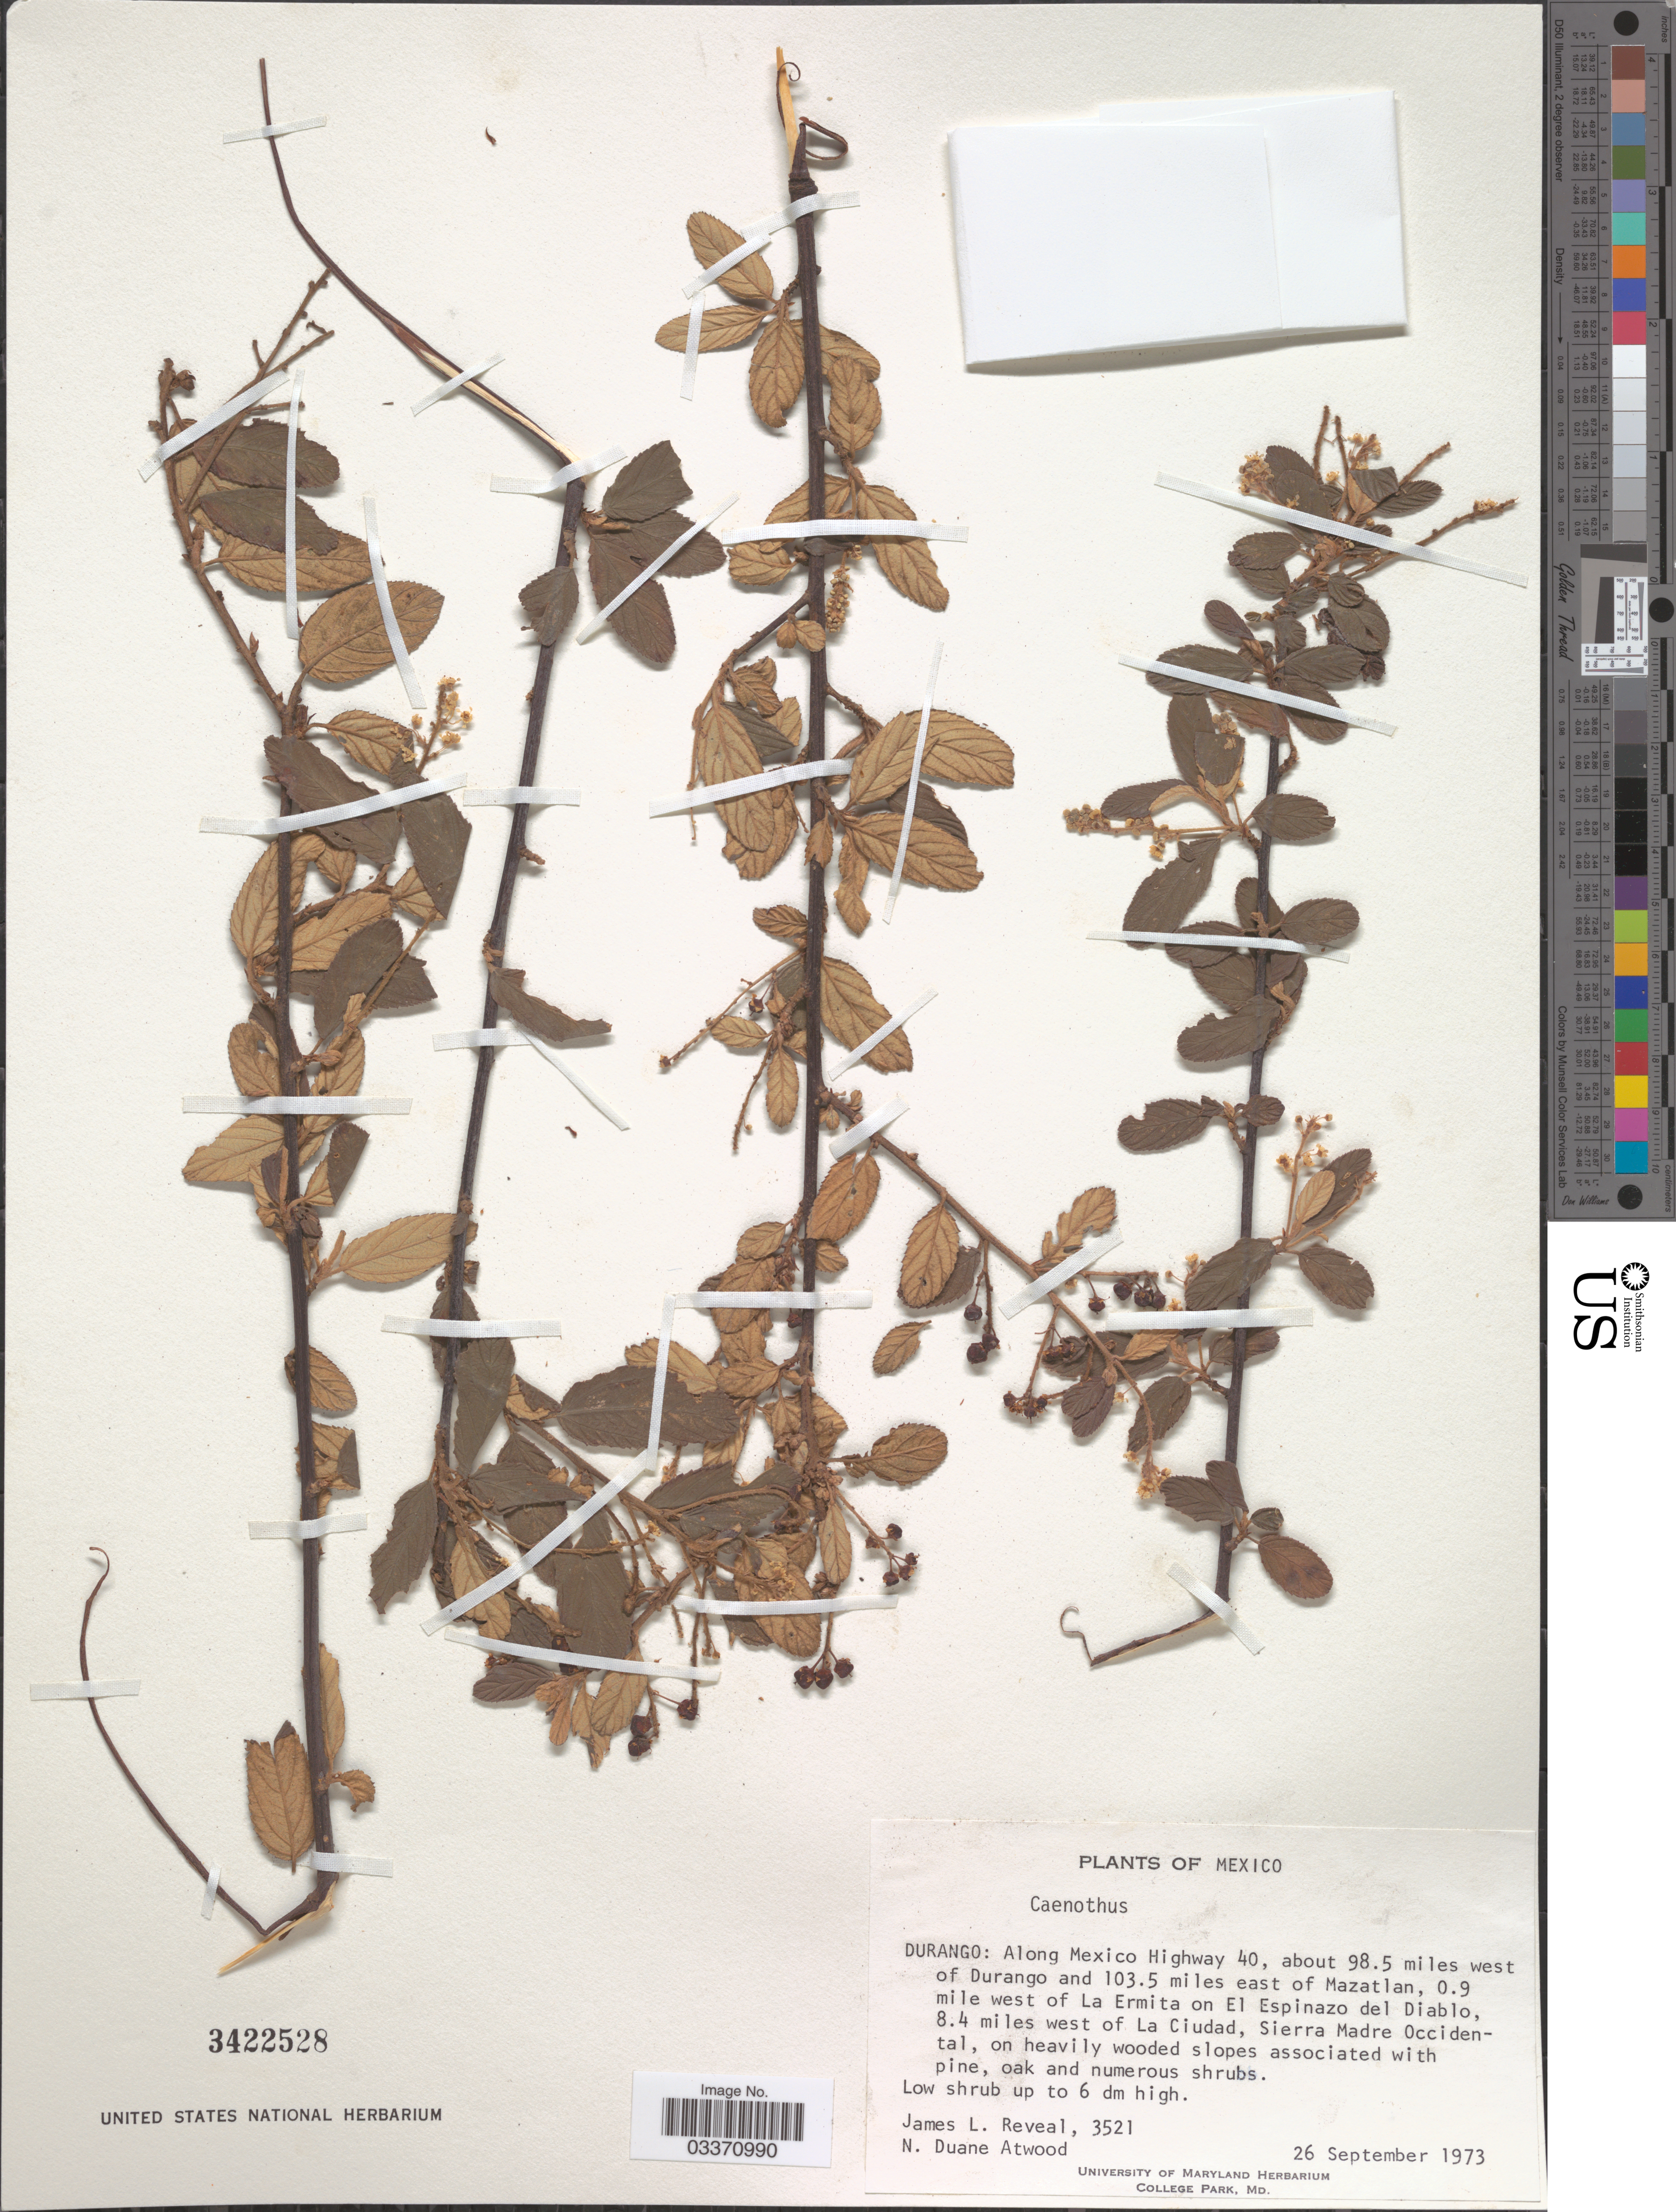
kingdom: Plantae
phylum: Tracheophyta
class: Magnoliopsida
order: Rosales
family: Rhamnaceae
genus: Ceanothus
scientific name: Ceanothus sp.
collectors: J. L. Reveal & N. Atwood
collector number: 3521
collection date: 1973-09-26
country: Mexico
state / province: Durango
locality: Along Mexico Highway 40, about 98.5 miles west of Durango and 103.5 miles east of Mazatlan, 0.9 mile west of La Ermita on El Espinazo del Diablo, 8.4 miles west of La Ciudad, Sierra Madre Occidental.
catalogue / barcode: US 3422528